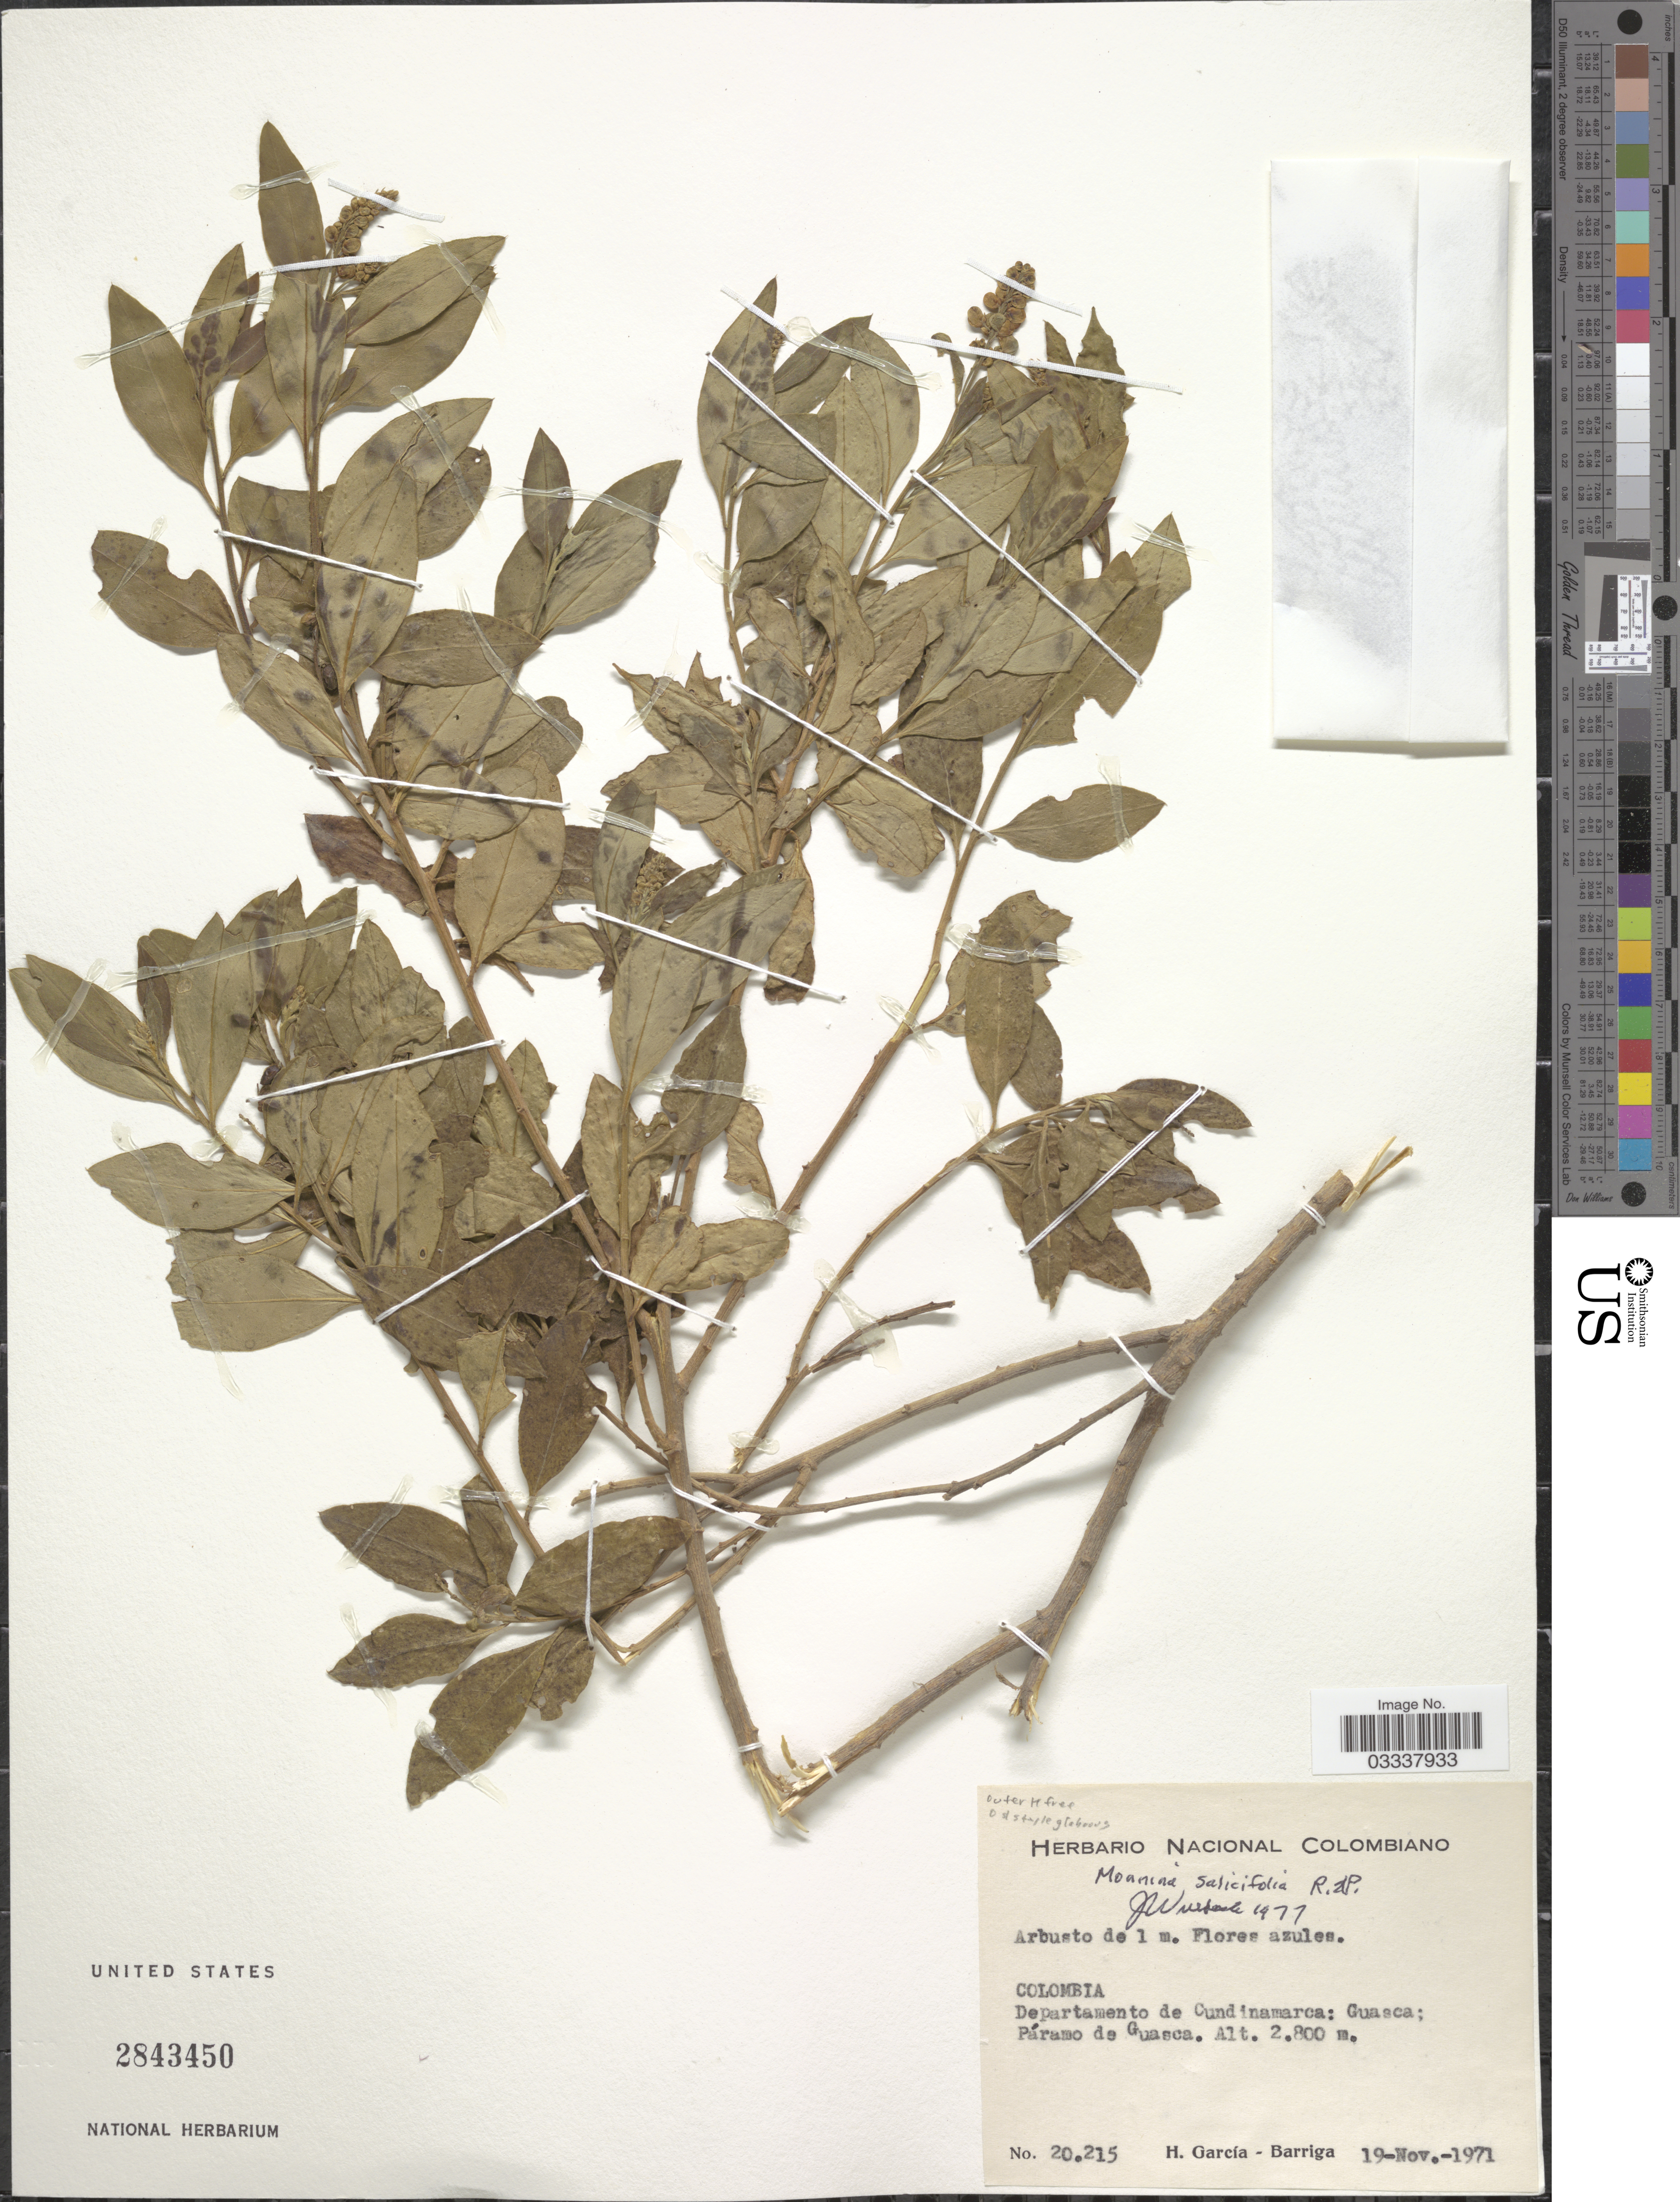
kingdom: Plantae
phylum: Tracheophyta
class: Magnoliopsida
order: Fabales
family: Polygalaceae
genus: Monnina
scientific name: Monnina salicifolia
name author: Ruiz & Pav.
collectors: H. García Barriga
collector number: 20215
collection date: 1971-11-19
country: Colombia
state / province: Cundinamarca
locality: Departamento de Cundinamarca: Guasca; Páramo de Guasca.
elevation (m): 2800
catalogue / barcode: US 2843450